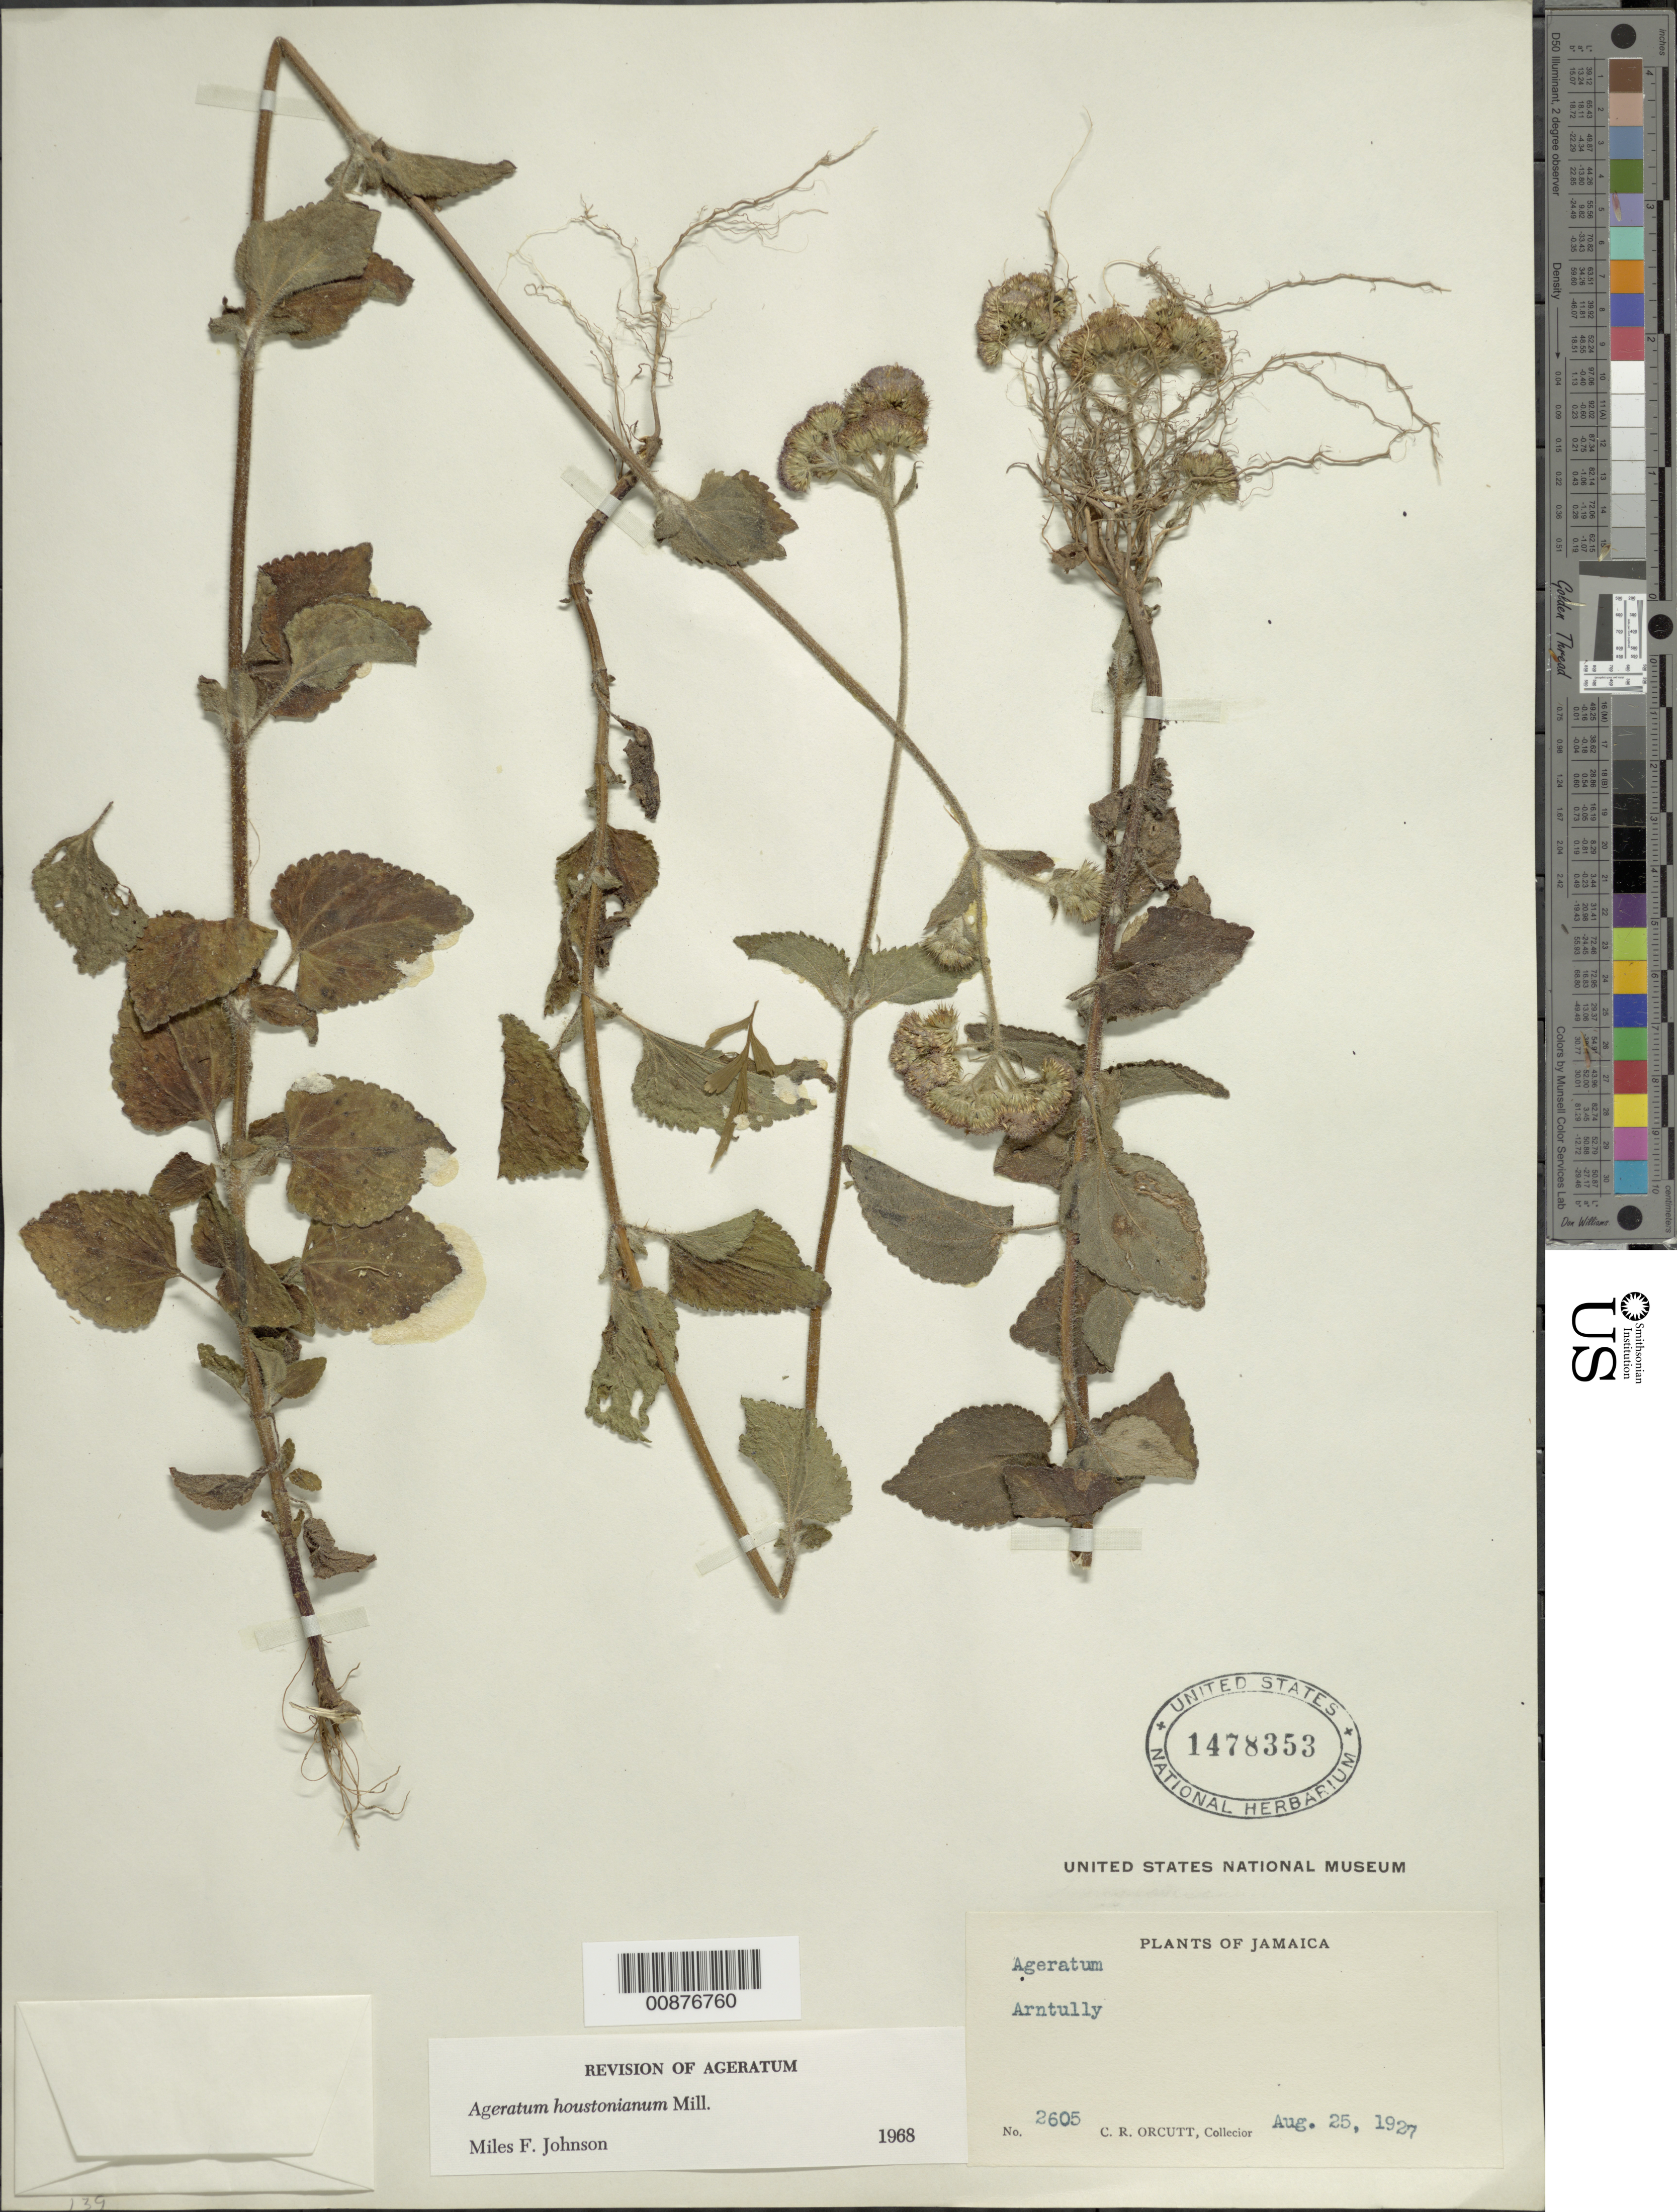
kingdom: Plantae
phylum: Tracheophyta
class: Magnoliopsida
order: Asterales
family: Asteraceae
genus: Ageratum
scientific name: Ageratum houstonianum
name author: Mill.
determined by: Johnson, M. F.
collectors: C. R. Orcutt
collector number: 2605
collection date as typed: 25 Aug 1927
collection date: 1927-08-25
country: Jamaica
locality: Arntully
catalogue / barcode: US 1478358